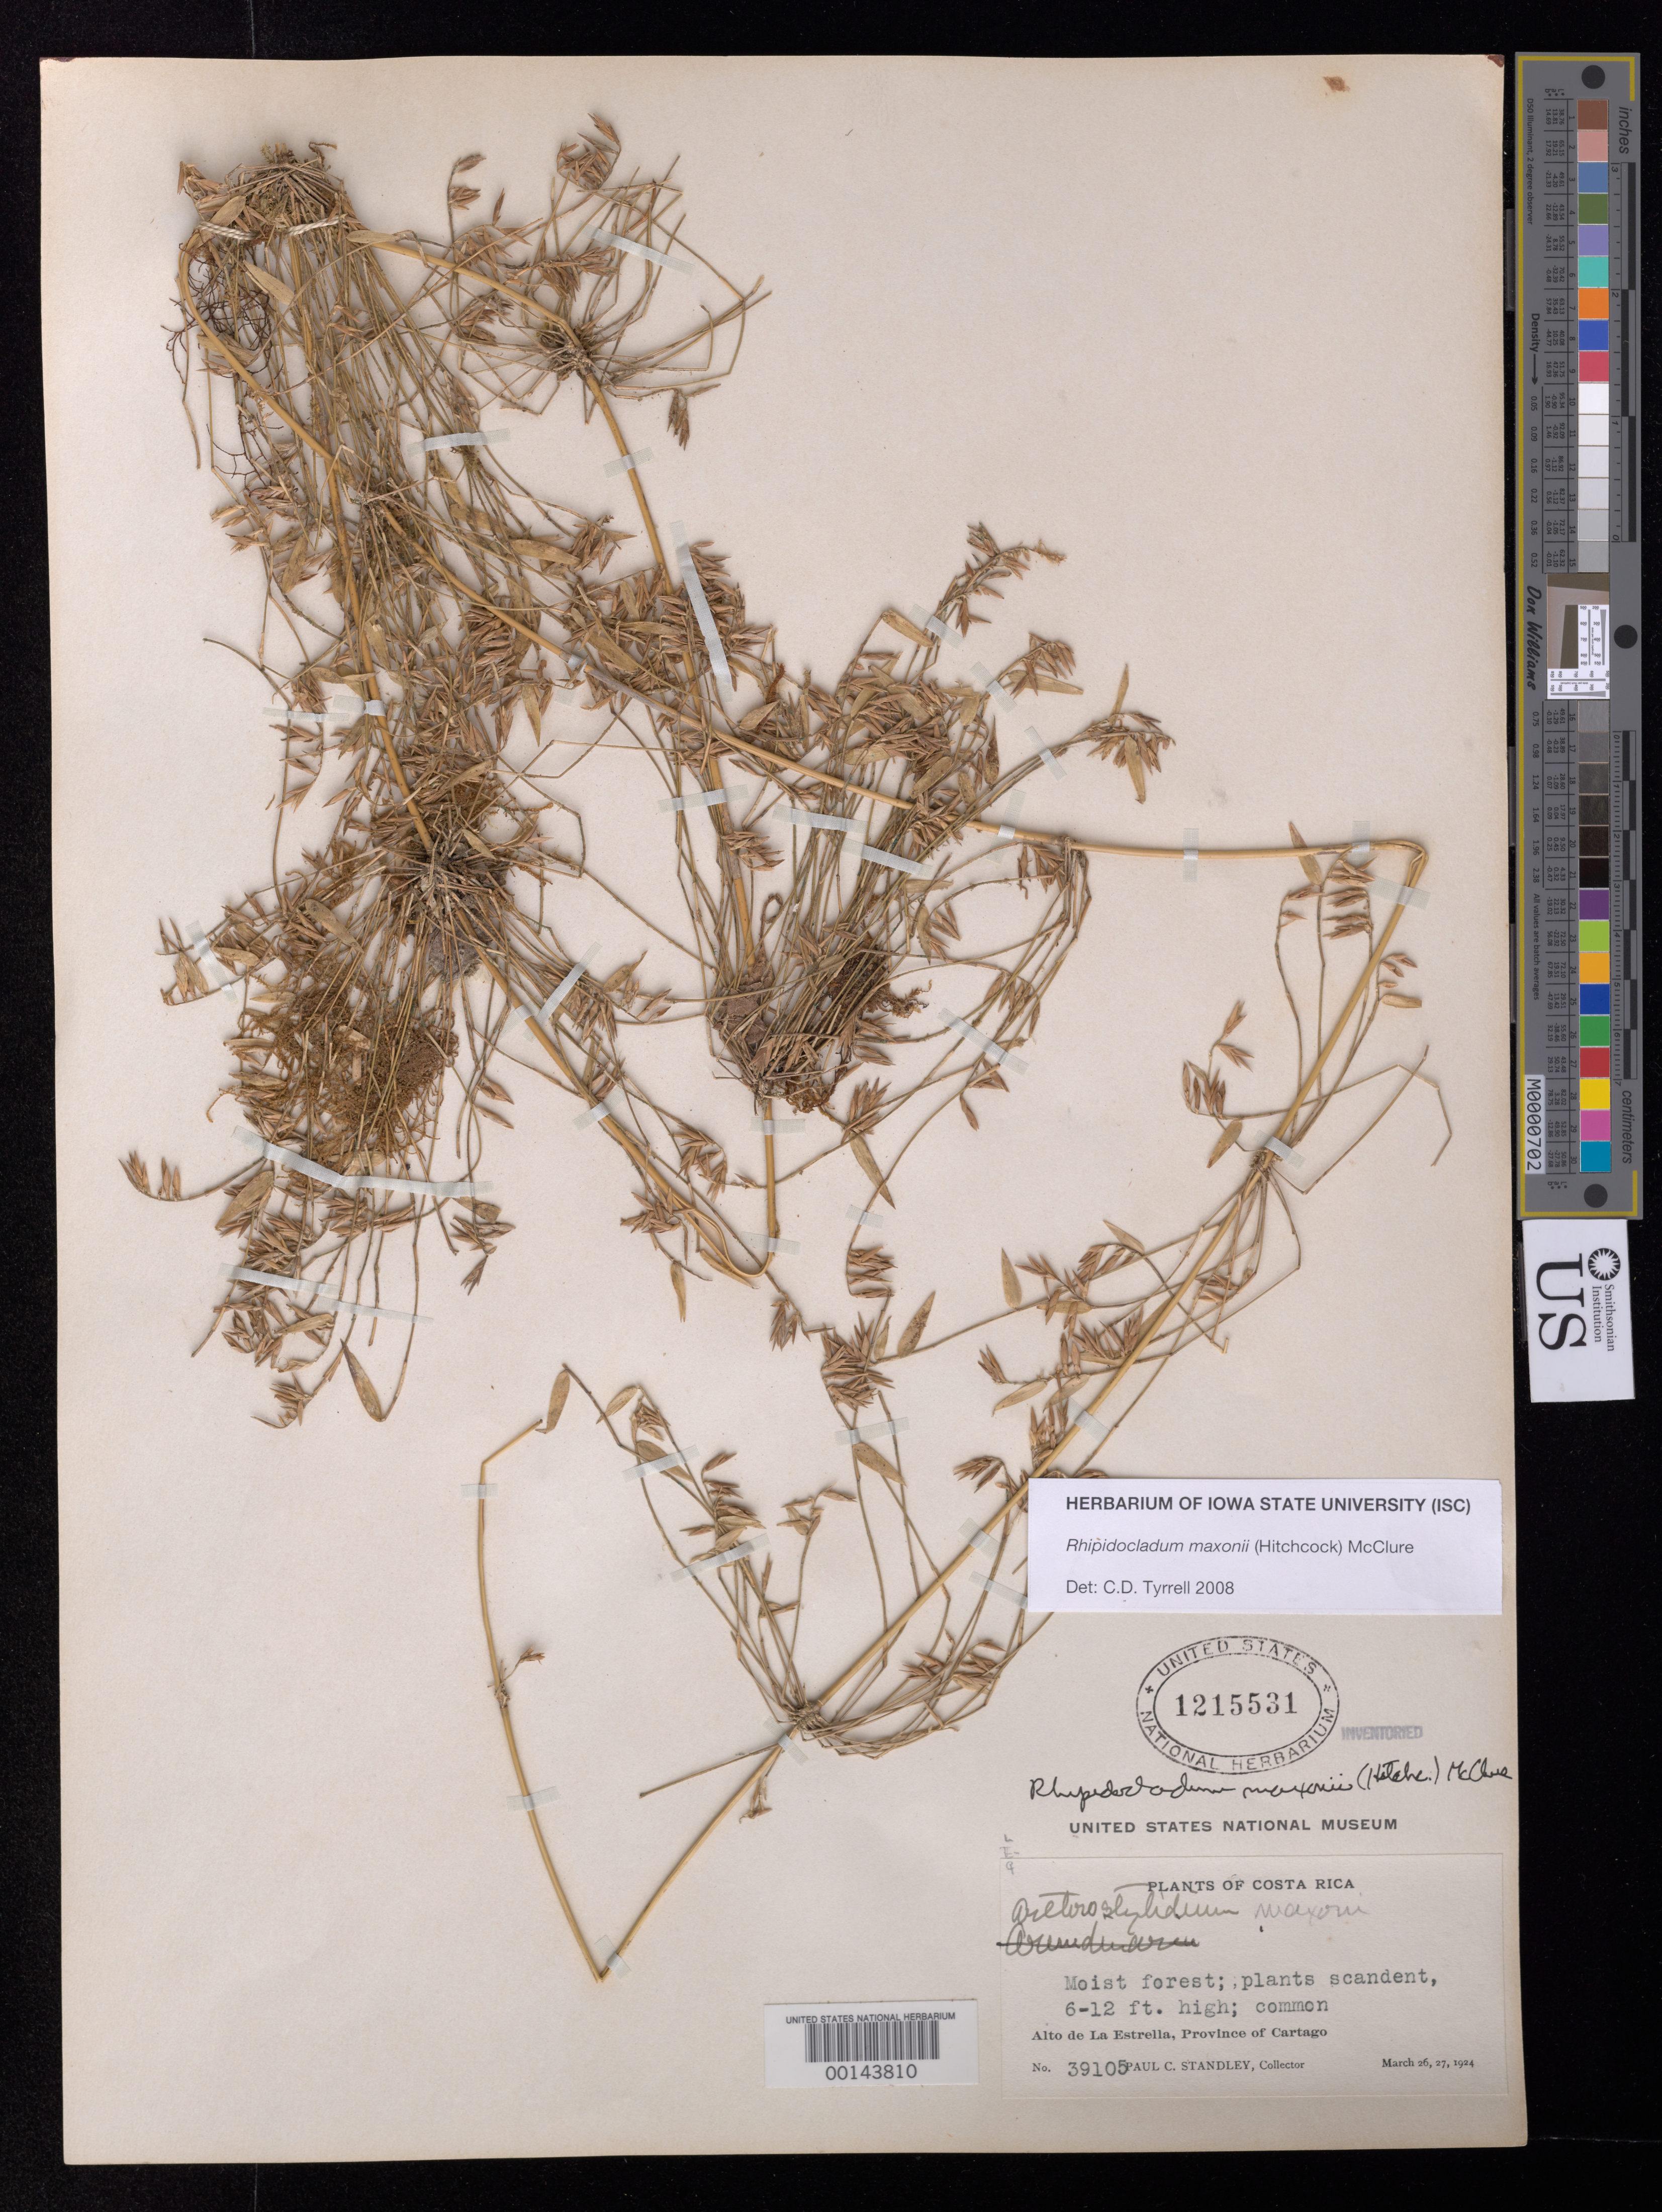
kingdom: Plantae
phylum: Tracheophyta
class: Liliopsida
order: Poales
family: Poaceae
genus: Rhipidocladum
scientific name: Rhipidocladum maxonii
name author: (Hitchc.) McClure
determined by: Tyrrell, C. D.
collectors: P. C. Standley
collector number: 39105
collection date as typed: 26 Mar 1924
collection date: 1924-03-26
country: Costa Rica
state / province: Cartago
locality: Alto de La Estrella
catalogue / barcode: US 1215531